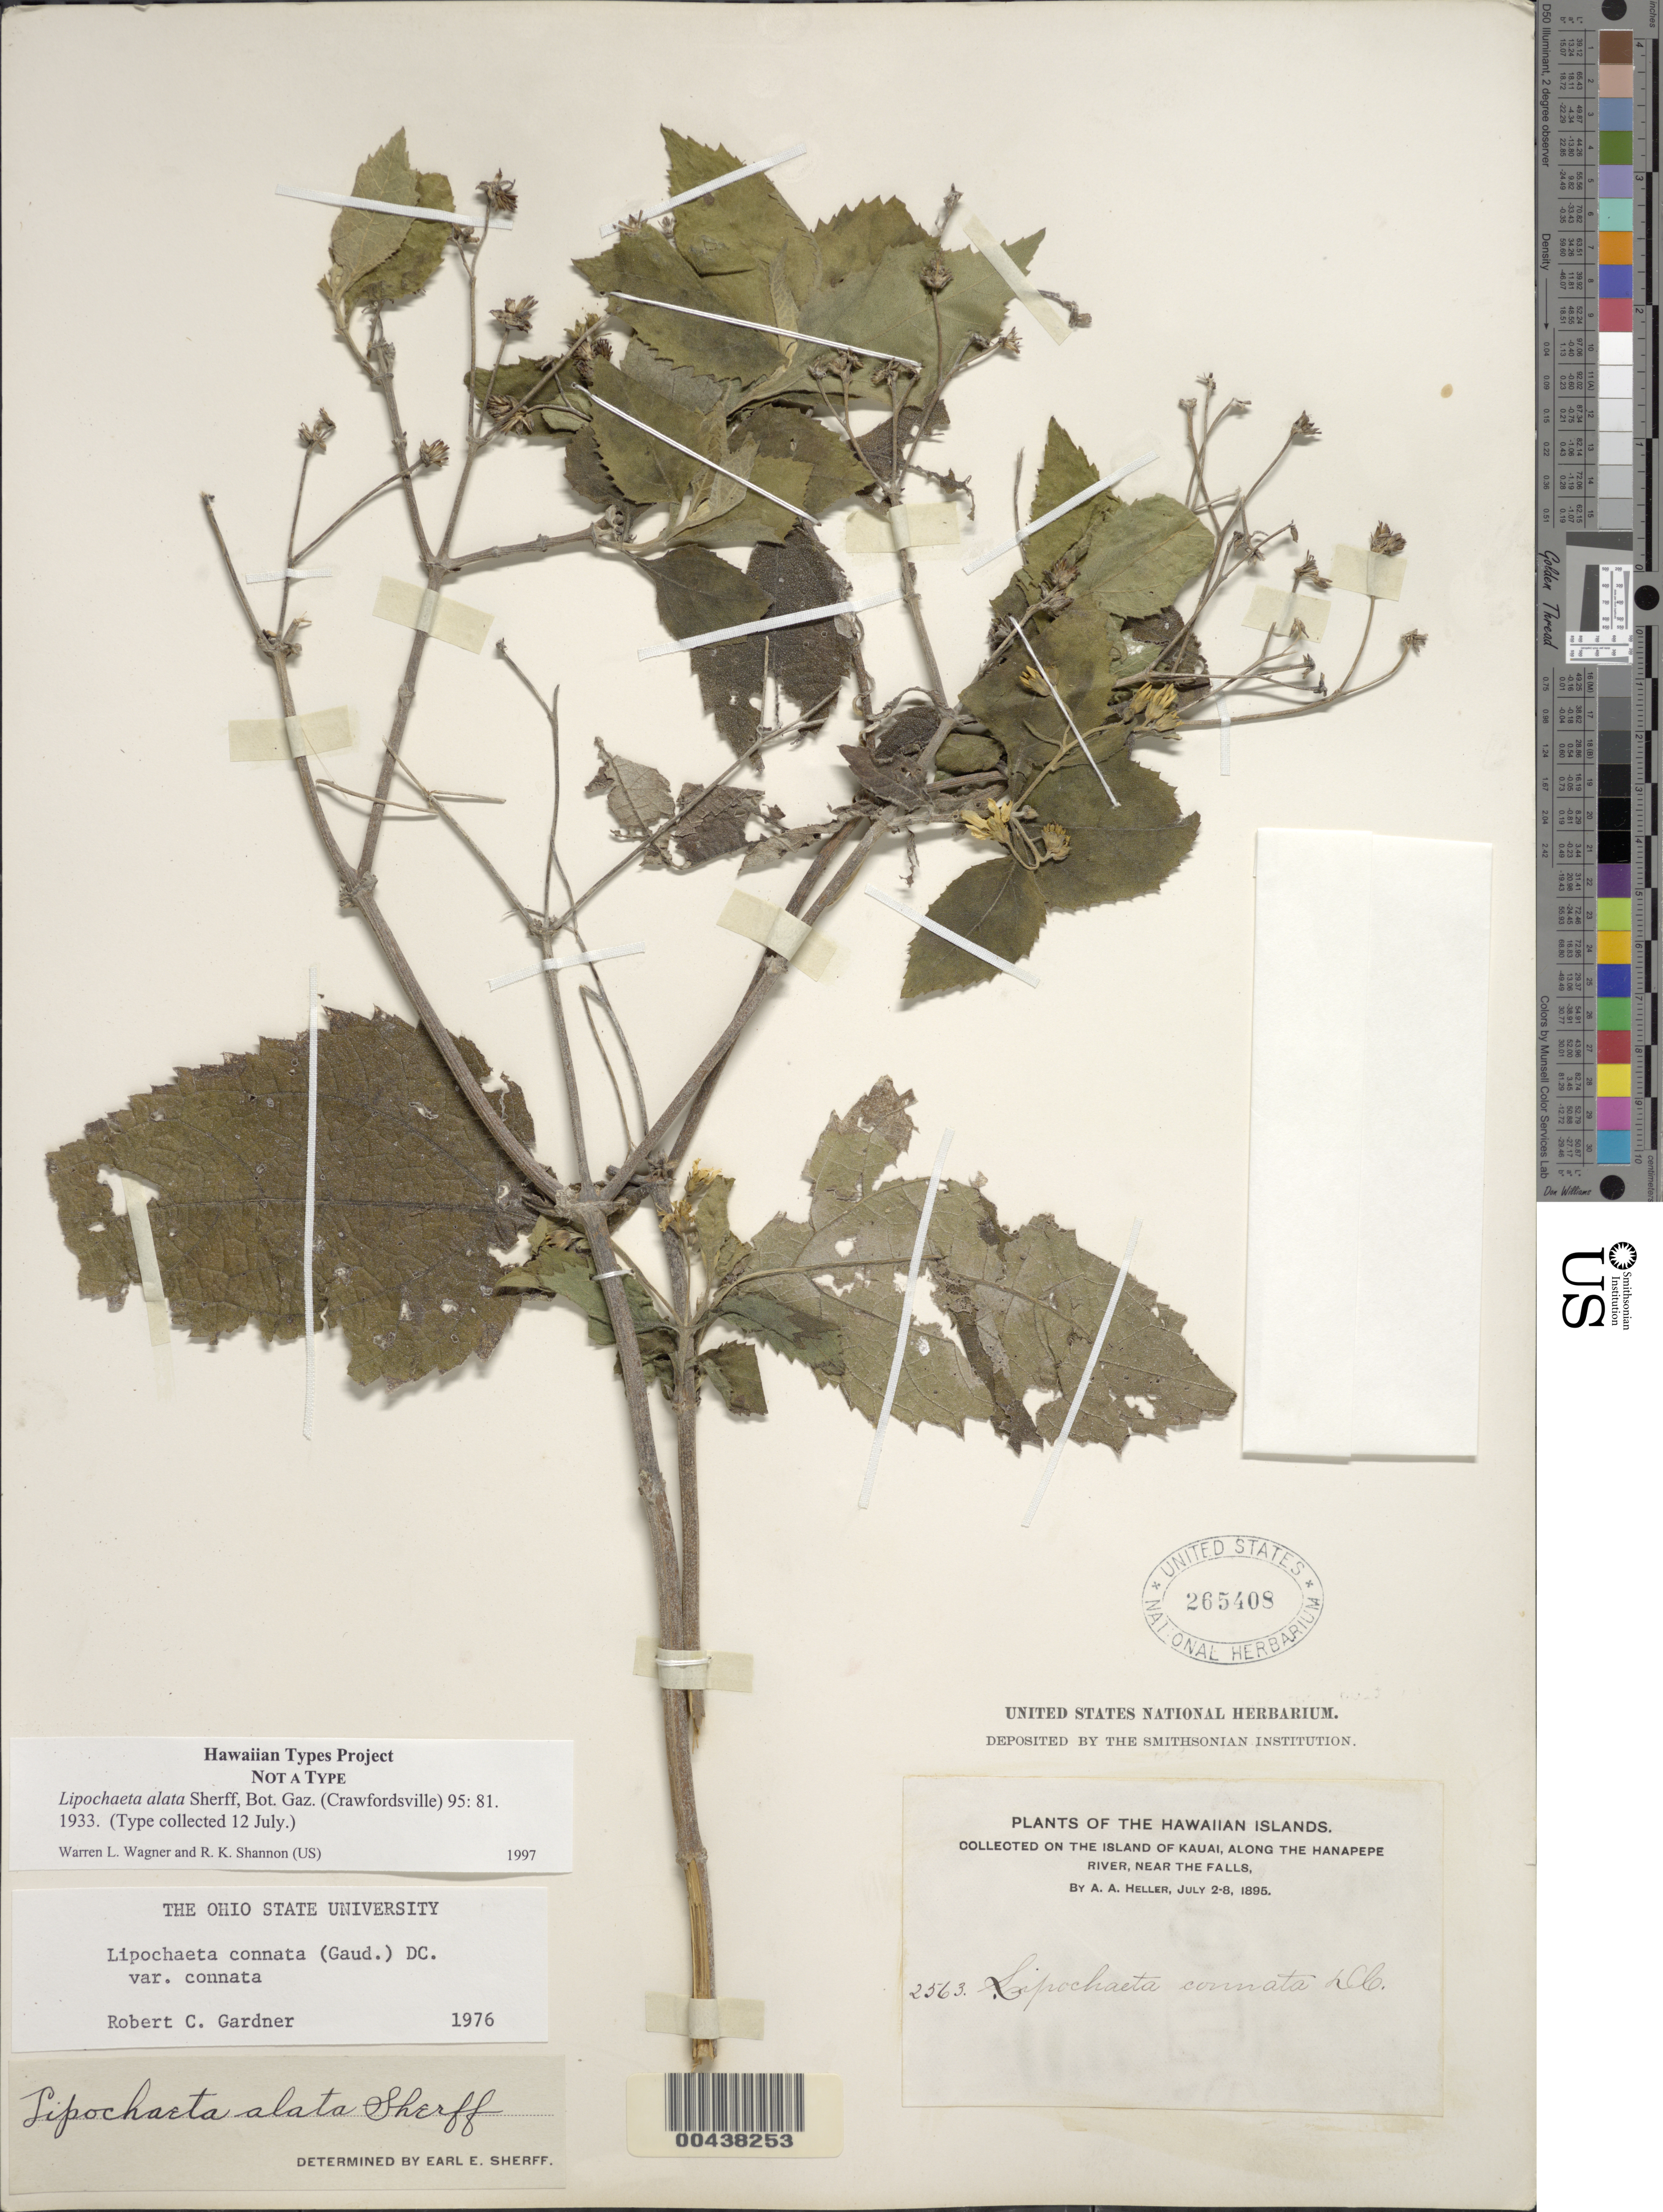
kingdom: Plantae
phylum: Tracheophyta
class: Magnoliopsida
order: Asterales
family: Asteraceae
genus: Lipochaeta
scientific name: Lipochaeta connata subsp. connata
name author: (Gaudich.) DC.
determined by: Gardner, R. C.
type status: Isotype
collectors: A. A. Heller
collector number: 2563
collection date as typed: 02 Jul 1895 to 08 Jul 1895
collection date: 1895-07-02/1895-07-08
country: United States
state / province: Hawaii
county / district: Kauai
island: Kaua'i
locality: Along Hanapepe River, near the falls.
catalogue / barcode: US 265408